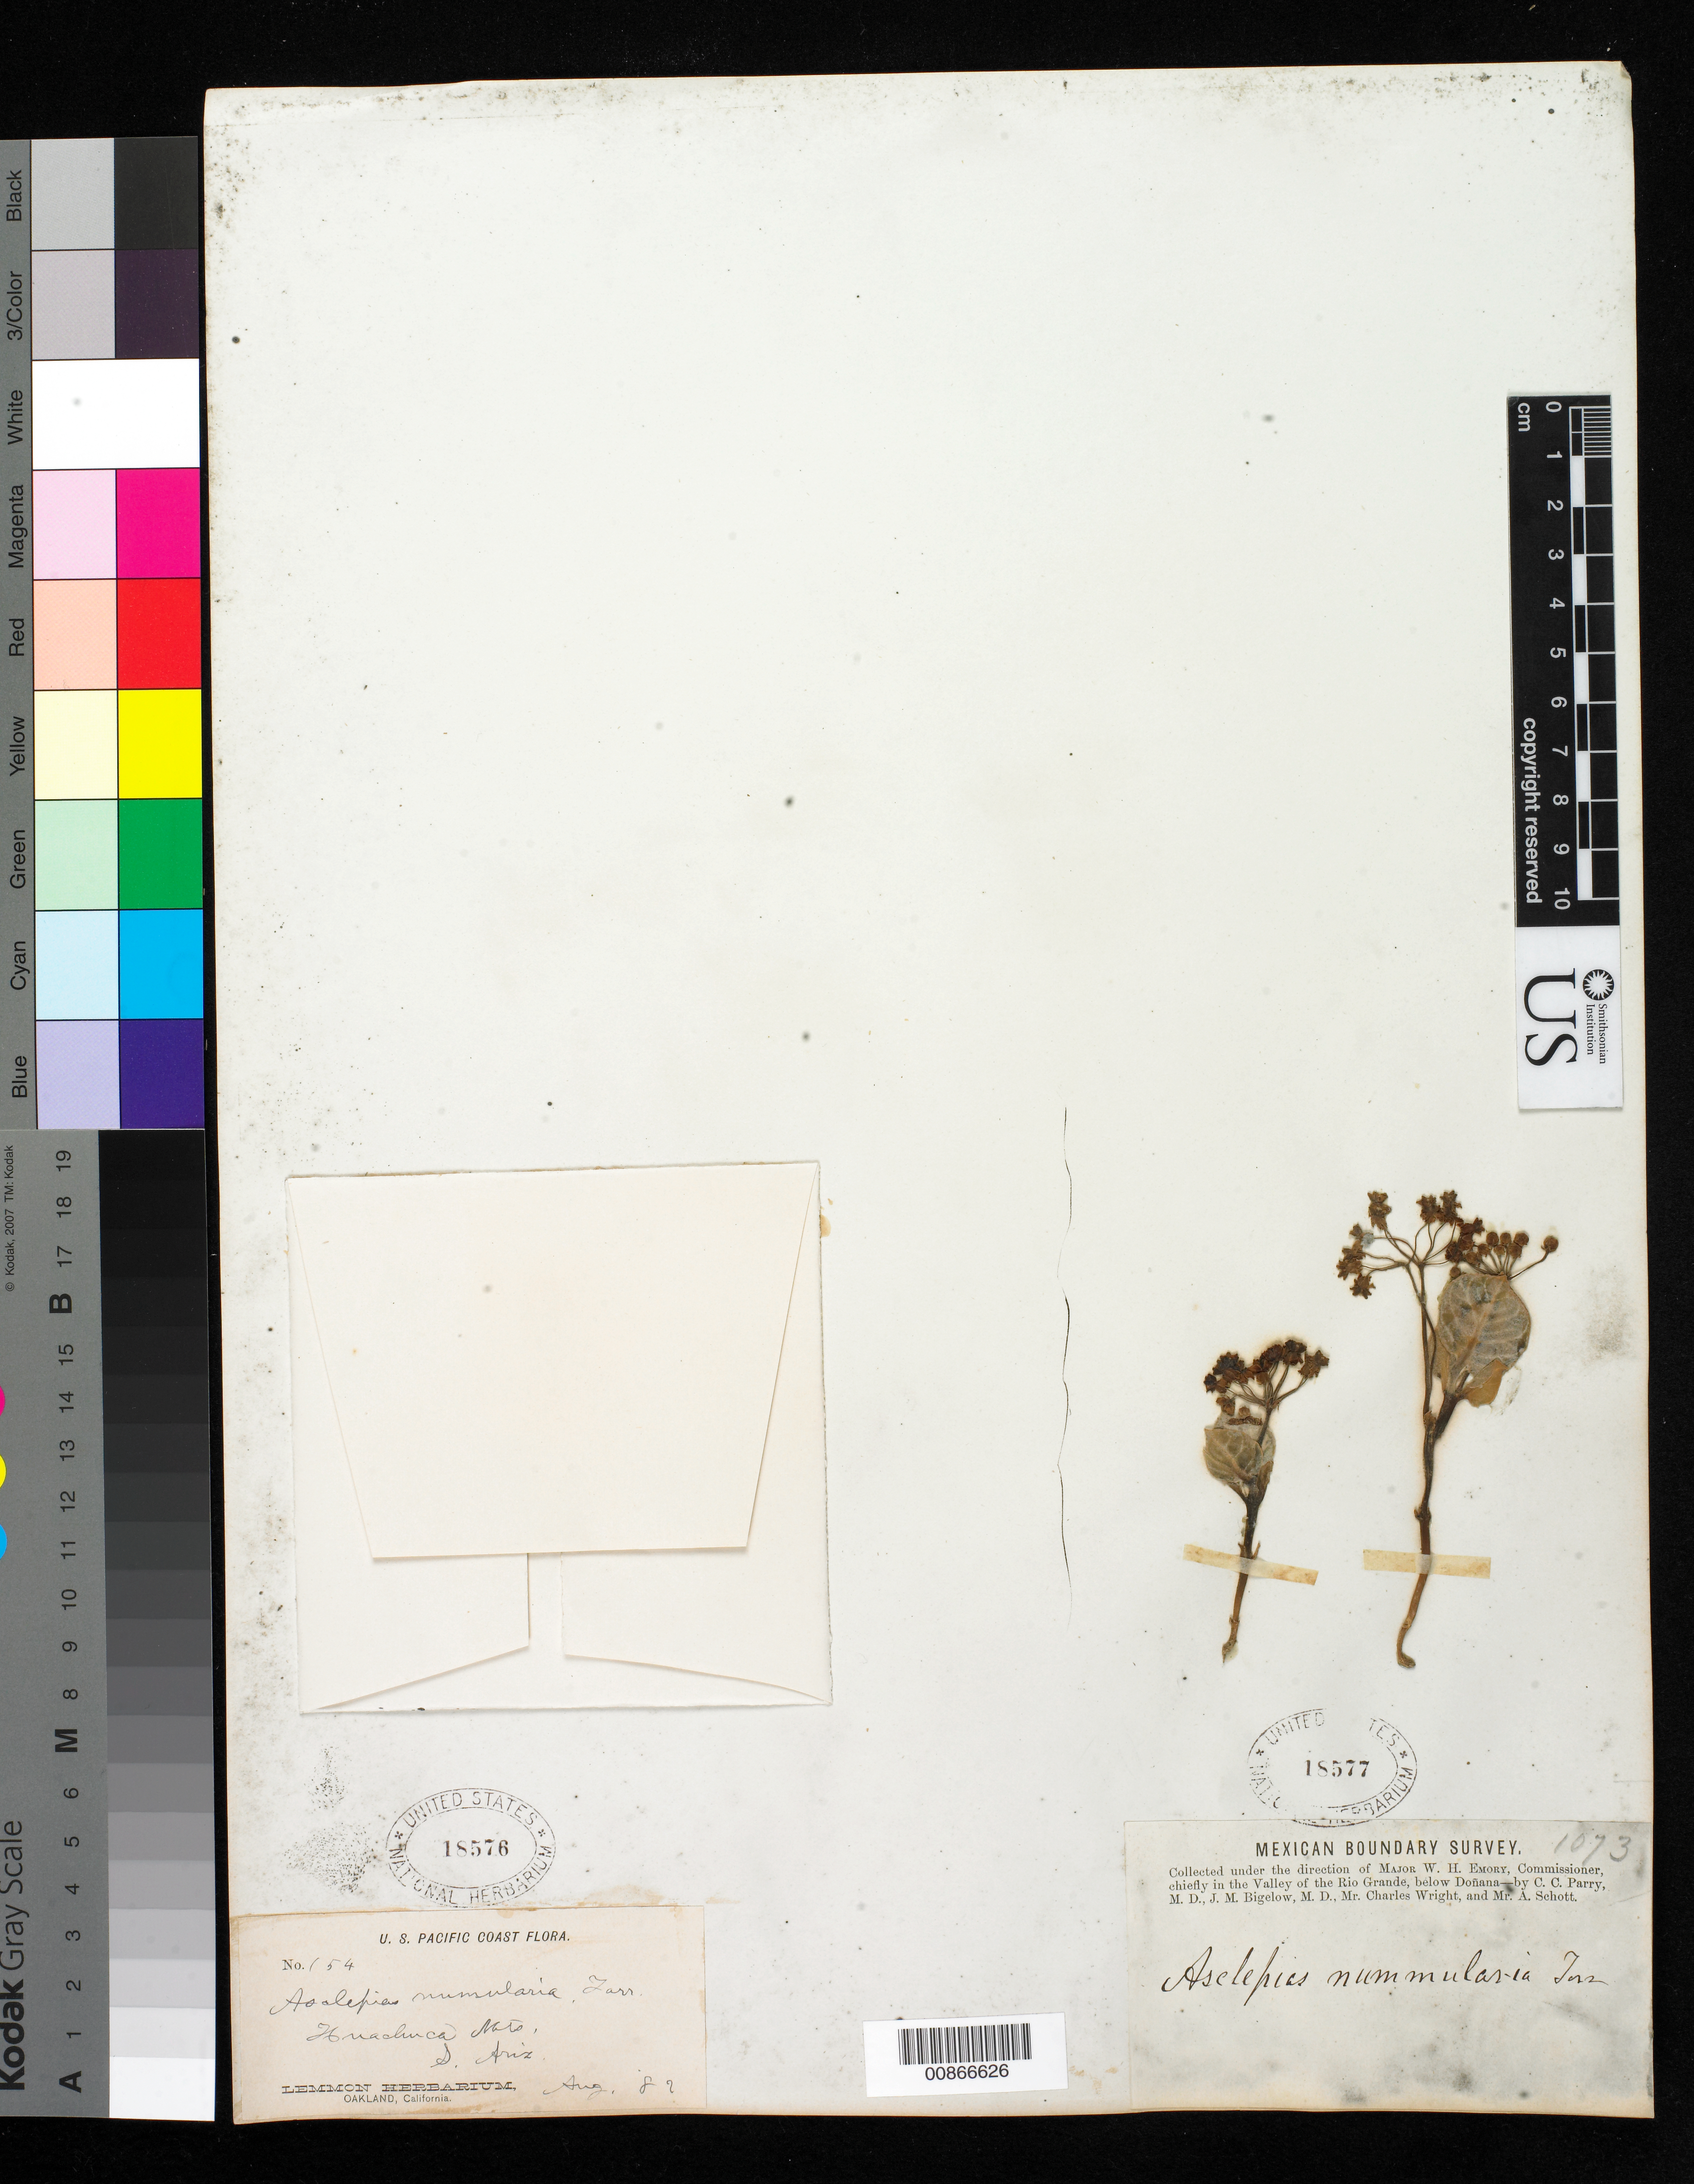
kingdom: Plantae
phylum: Tracheophyta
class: Magnoliopsida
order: Gentianales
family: Apocynaceae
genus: Asclepias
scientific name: Asclepias nummularia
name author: Torr.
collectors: J. G. Lemmon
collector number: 154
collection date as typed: Aug 1882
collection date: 1882-08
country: United States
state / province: Arizona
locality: Huachuca Mts., S Arizona.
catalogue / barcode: US 18576